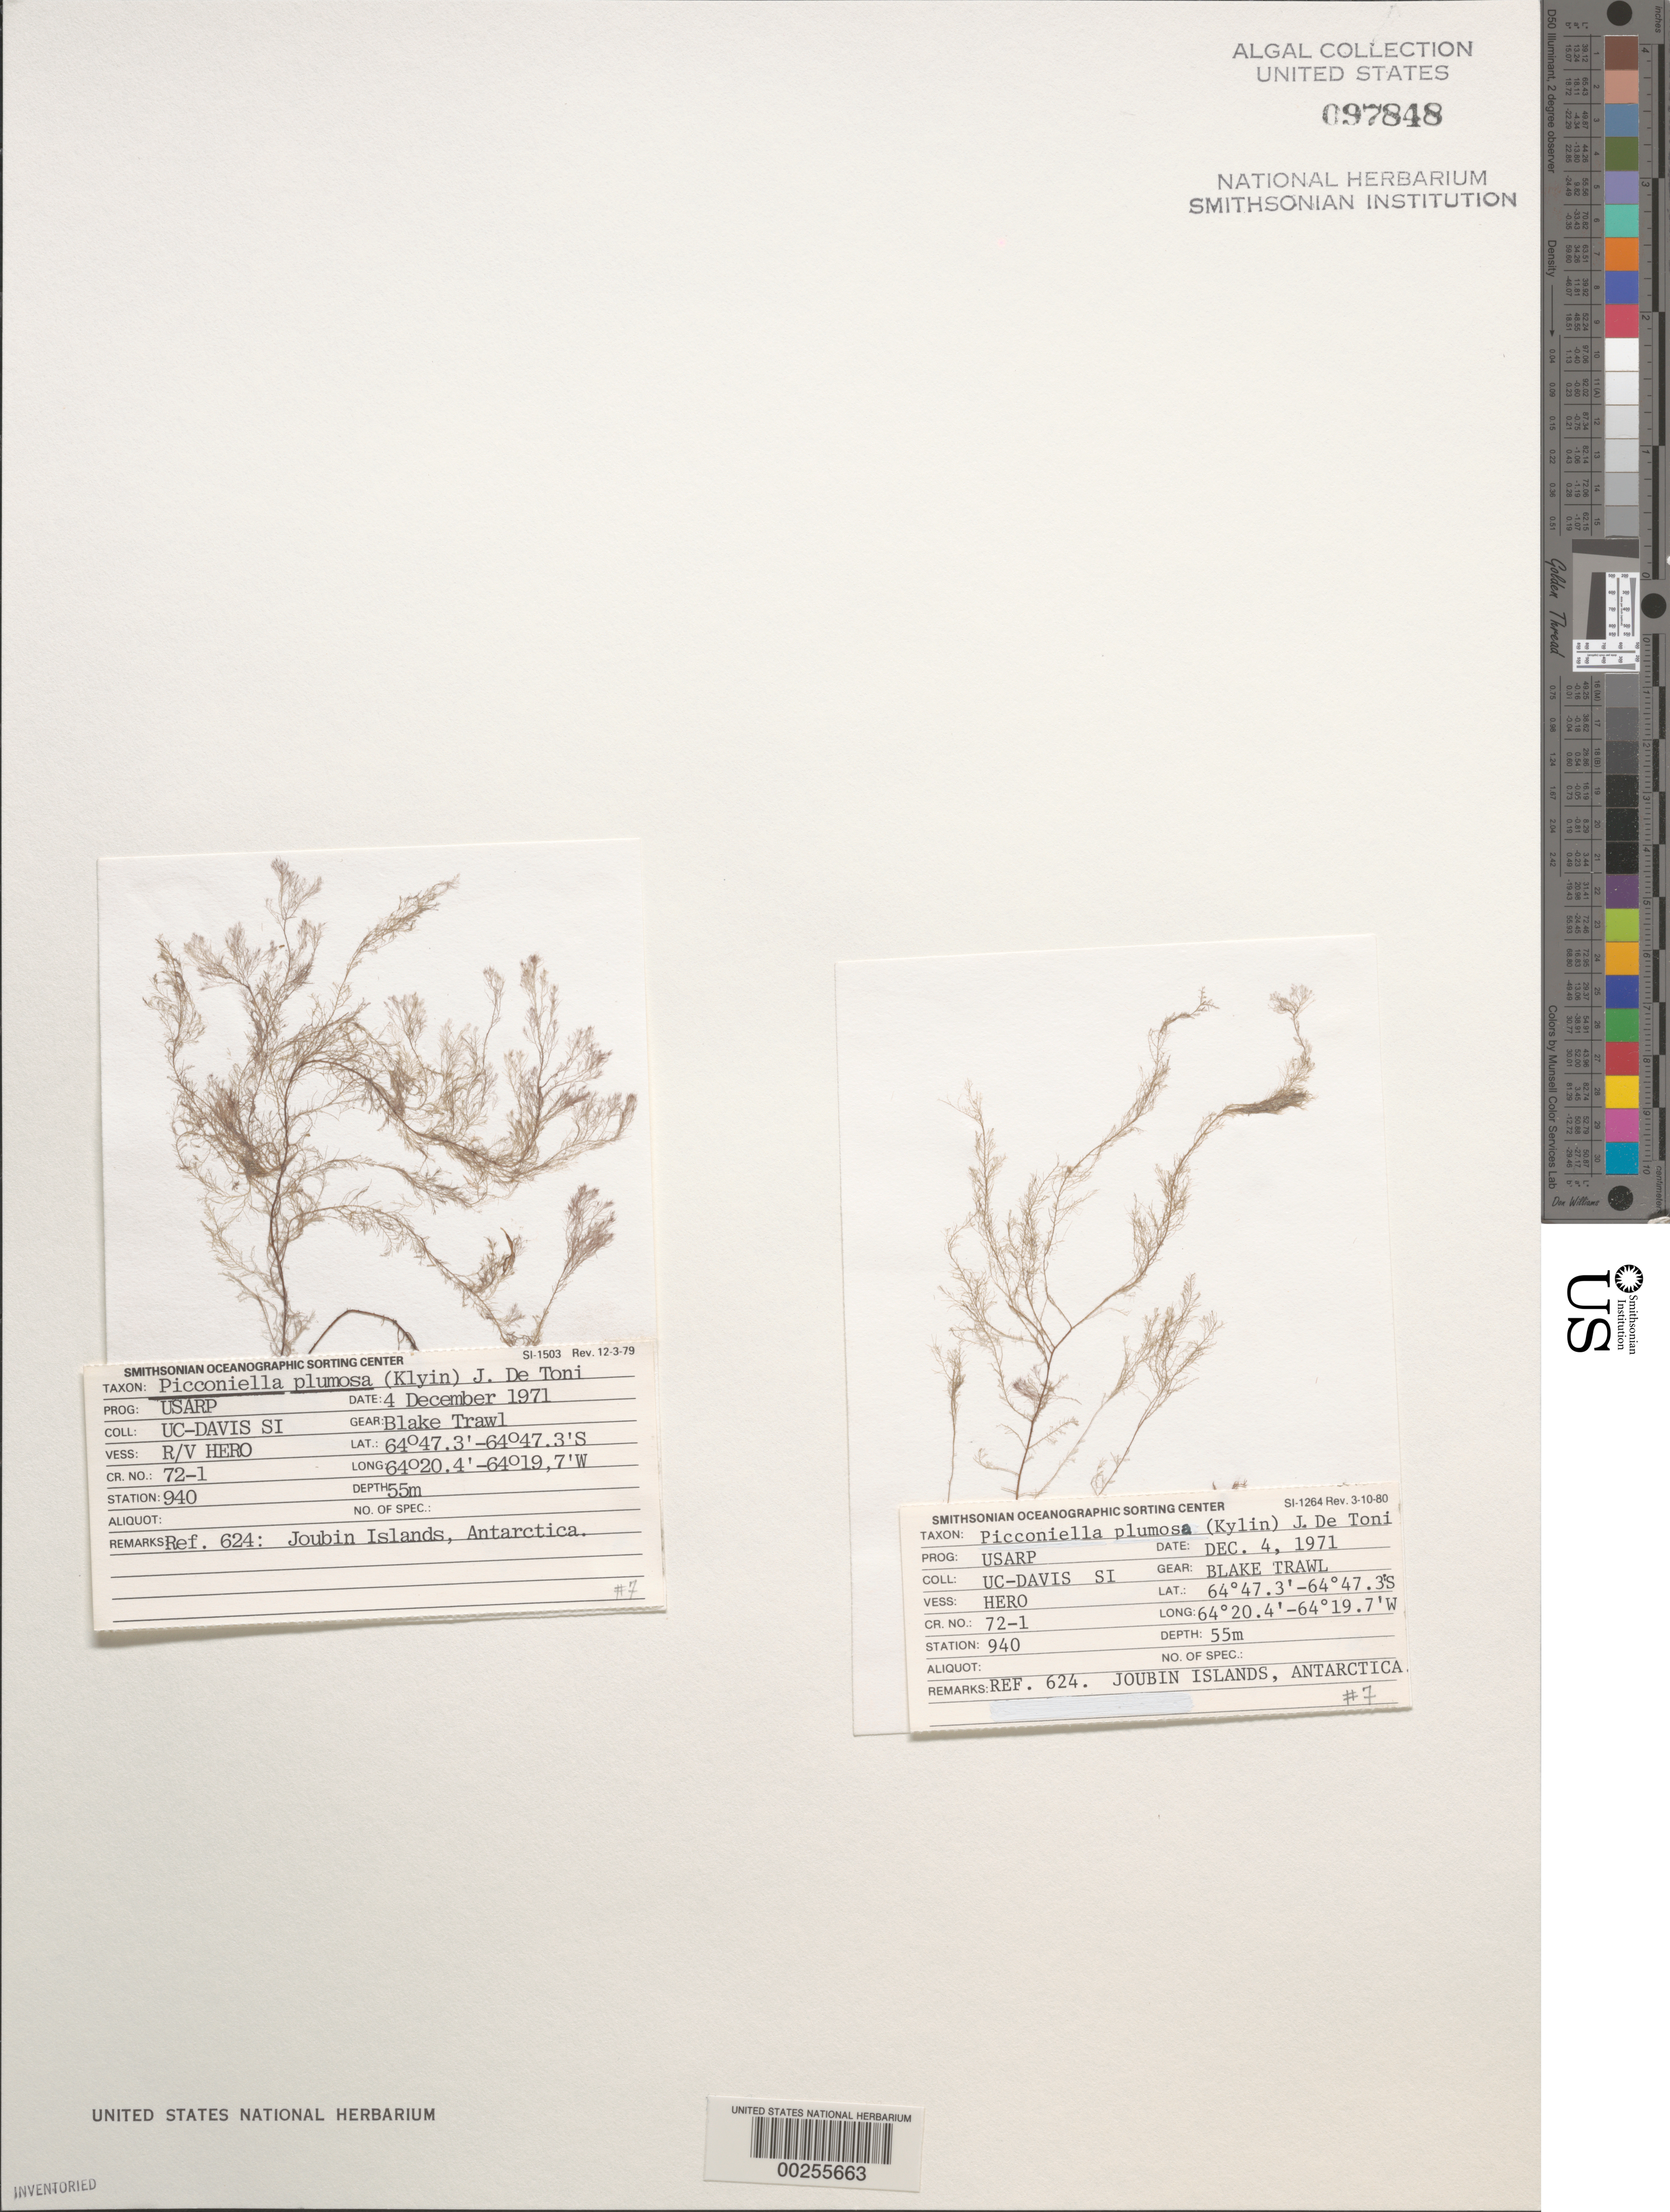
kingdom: Plantae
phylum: Rhodophyta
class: Florideophyceae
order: Ceramiales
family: Rhodomelaceae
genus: Picconiella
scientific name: Picconiella plumosa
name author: (Kylin) De Toni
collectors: UC Davis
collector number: Station 940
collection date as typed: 04 Dec 1971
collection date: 1971-12-04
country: Antarctica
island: Joubin Islands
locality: Near South ShetLand Islands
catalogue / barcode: US 97848